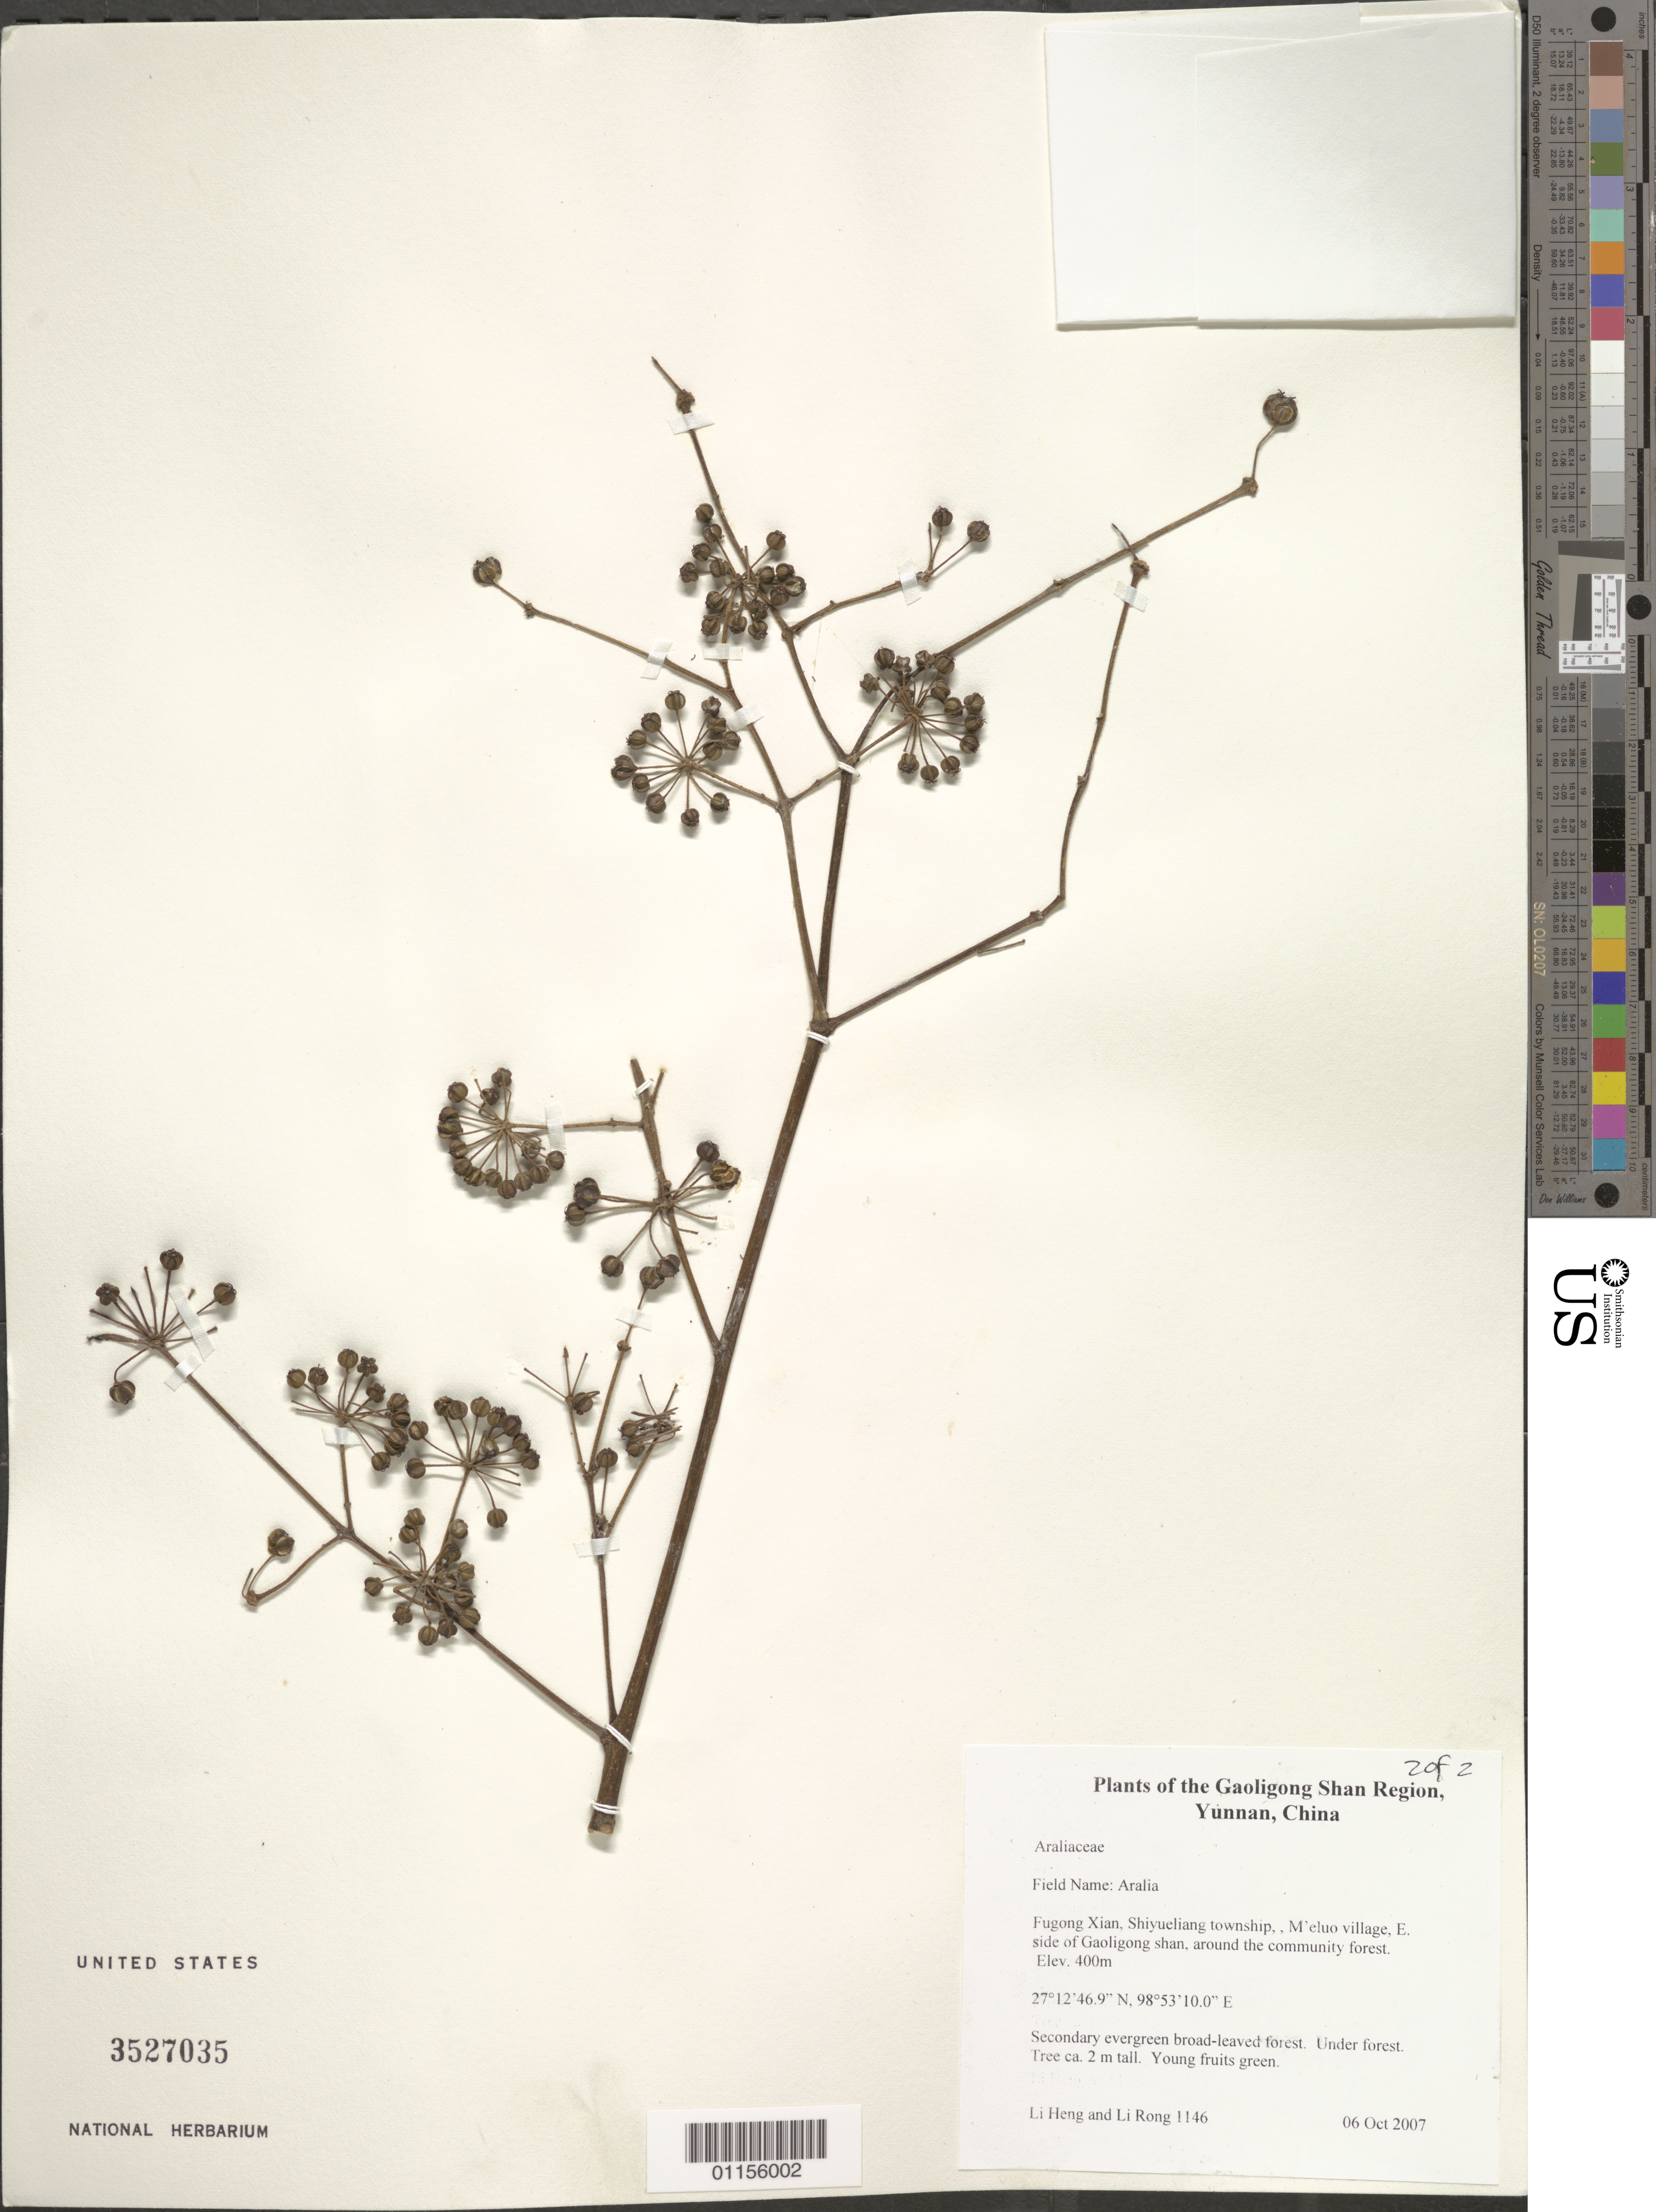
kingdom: Plantae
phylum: Tracheophyta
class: Magnoliopsida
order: Apiales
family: Araliaceae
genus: Aralia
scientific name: Aralia sp.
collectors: L. Heng & R. Li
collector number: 1146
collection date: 2007-10-06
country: China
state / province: Yunnan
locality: Fugong Xian, Shiyueliang township, M'eluo village, E side of Gaoligong shan, around the community forest.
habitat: Tree, growing in the secondary evergreen broad-leaved forest. Under forest.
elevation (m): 400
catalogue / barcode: US 3527035